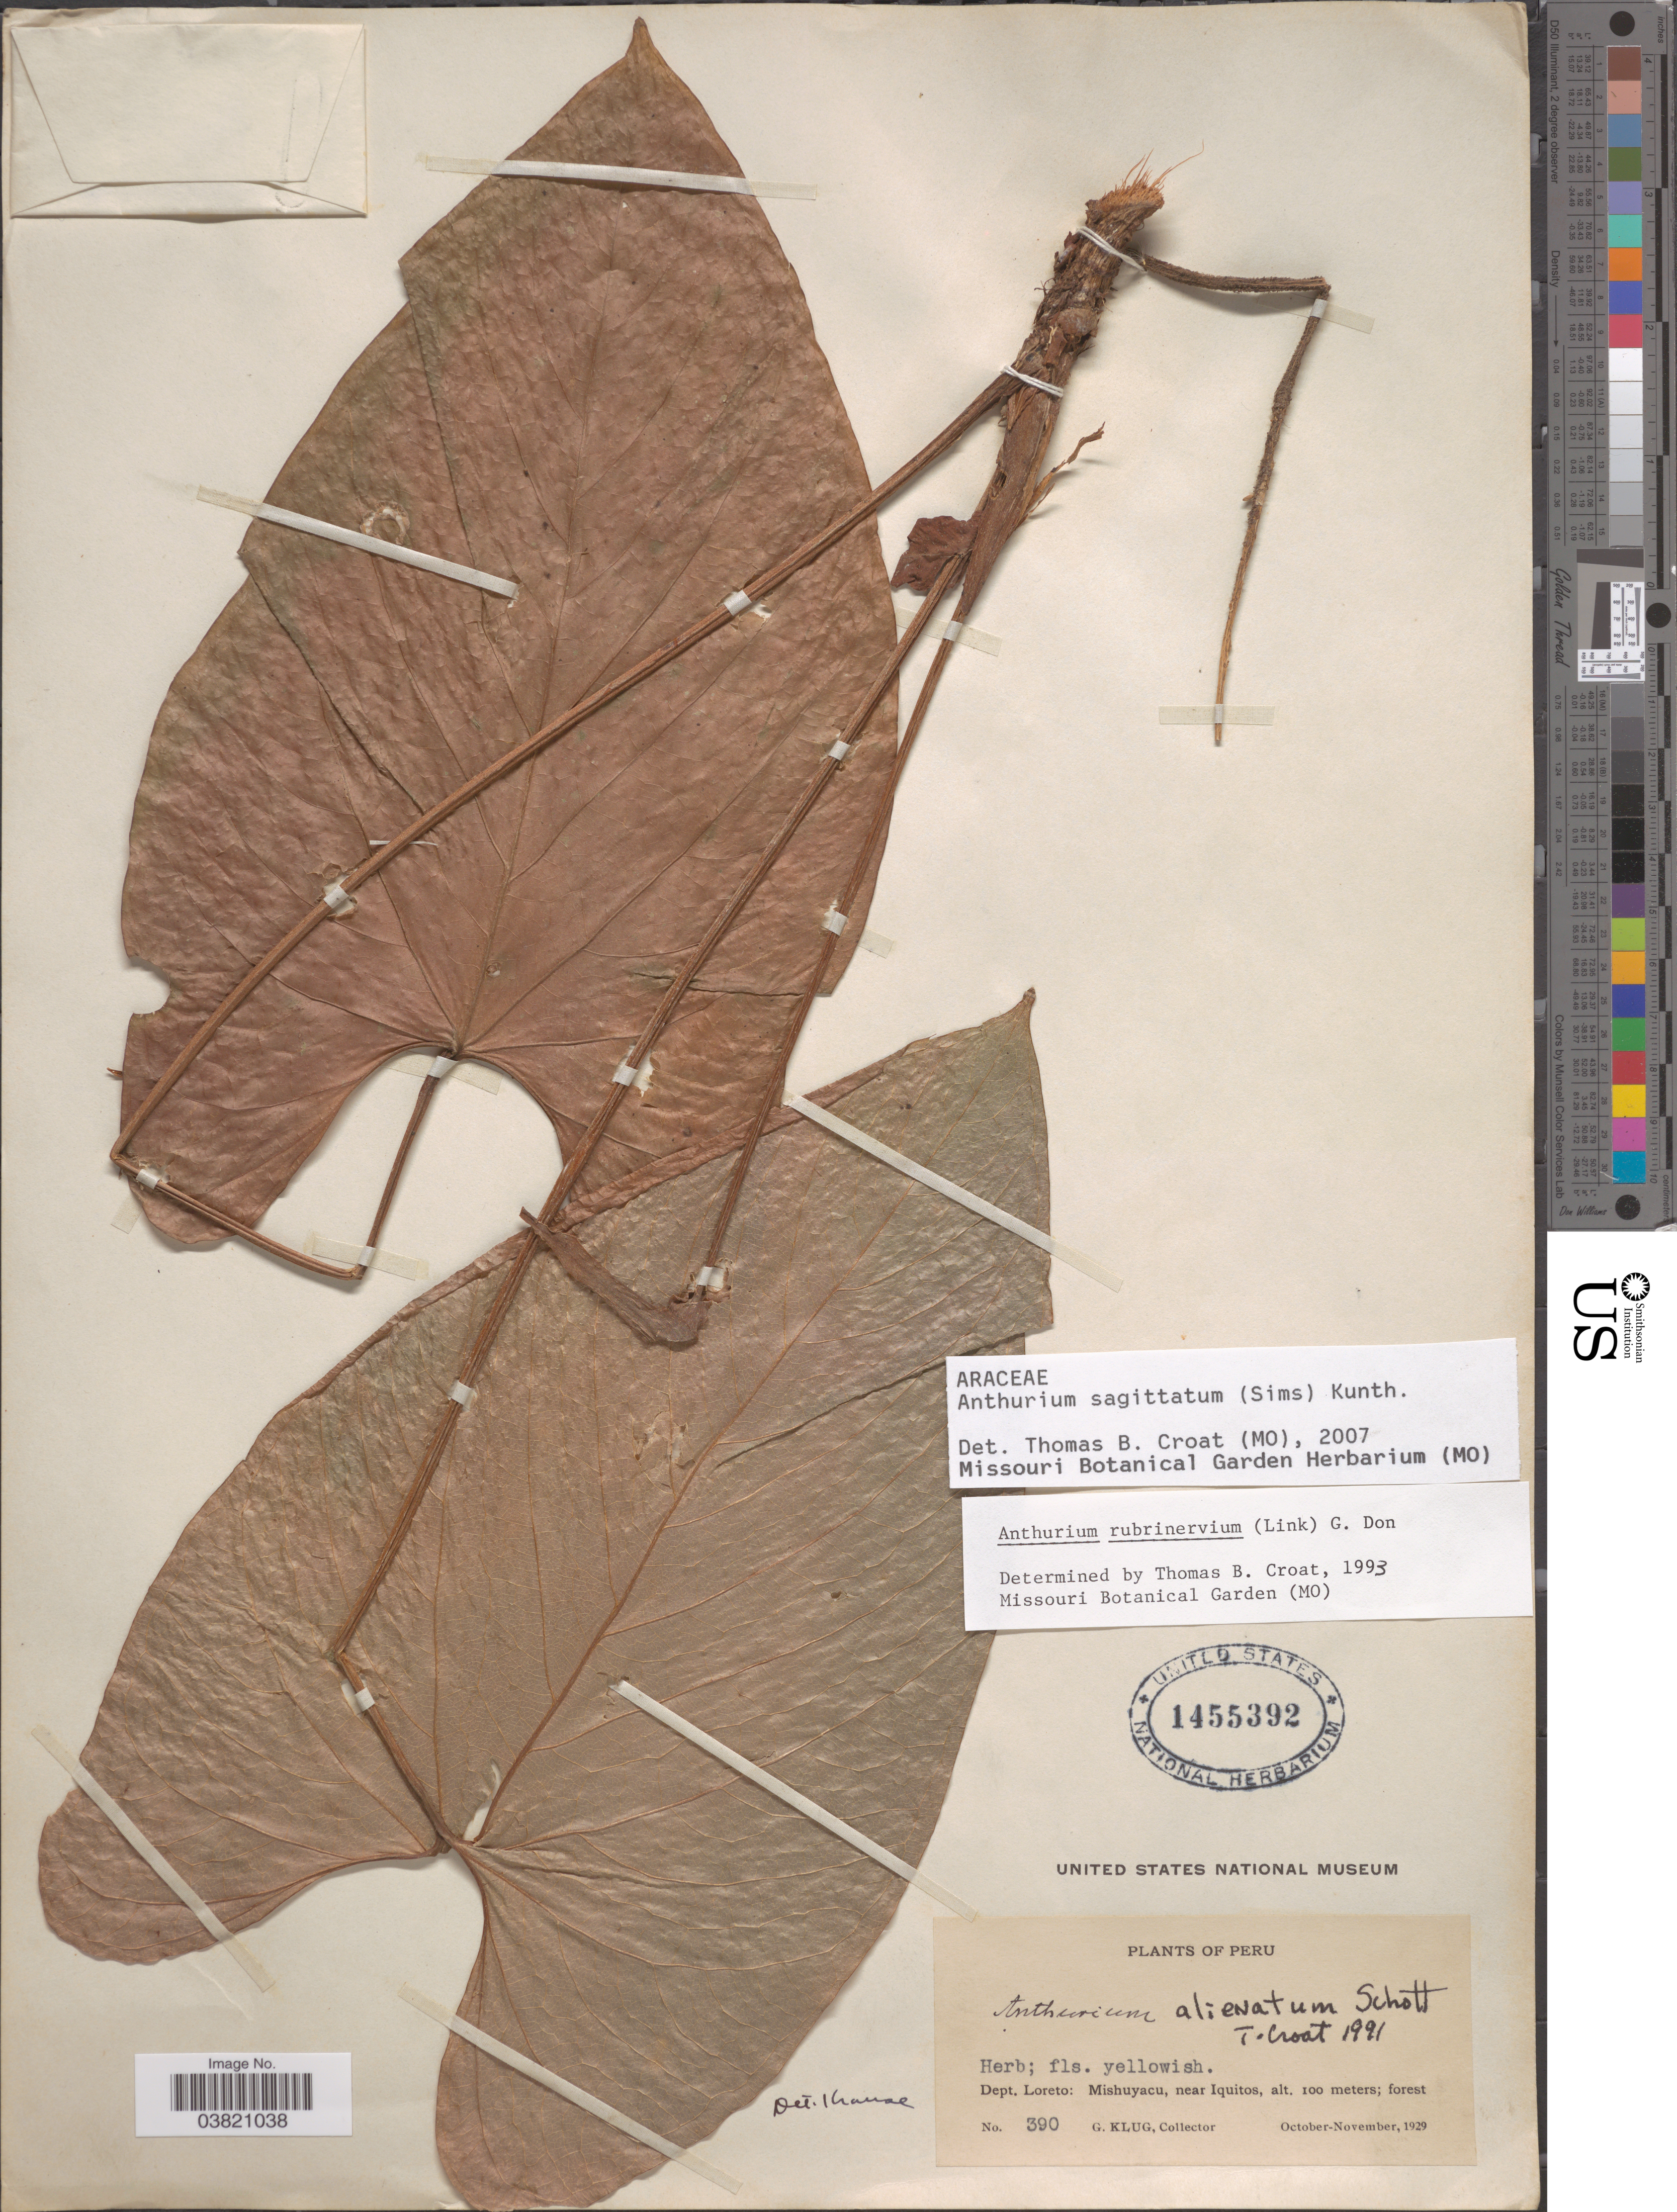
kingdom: Plantae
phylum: Tracheophyta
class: Liliopsida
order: Alismatales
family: Araceae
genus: Anthurium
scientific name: Anthurium sagittatum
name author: (Sims) G. Don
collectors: G. Klug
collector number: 390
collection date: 1929-10/1929-11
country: Peru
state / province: Loreto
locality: Dept. Loreto: Mishuyacu, near Iquitos.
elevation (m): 100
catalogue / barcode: US 1455392